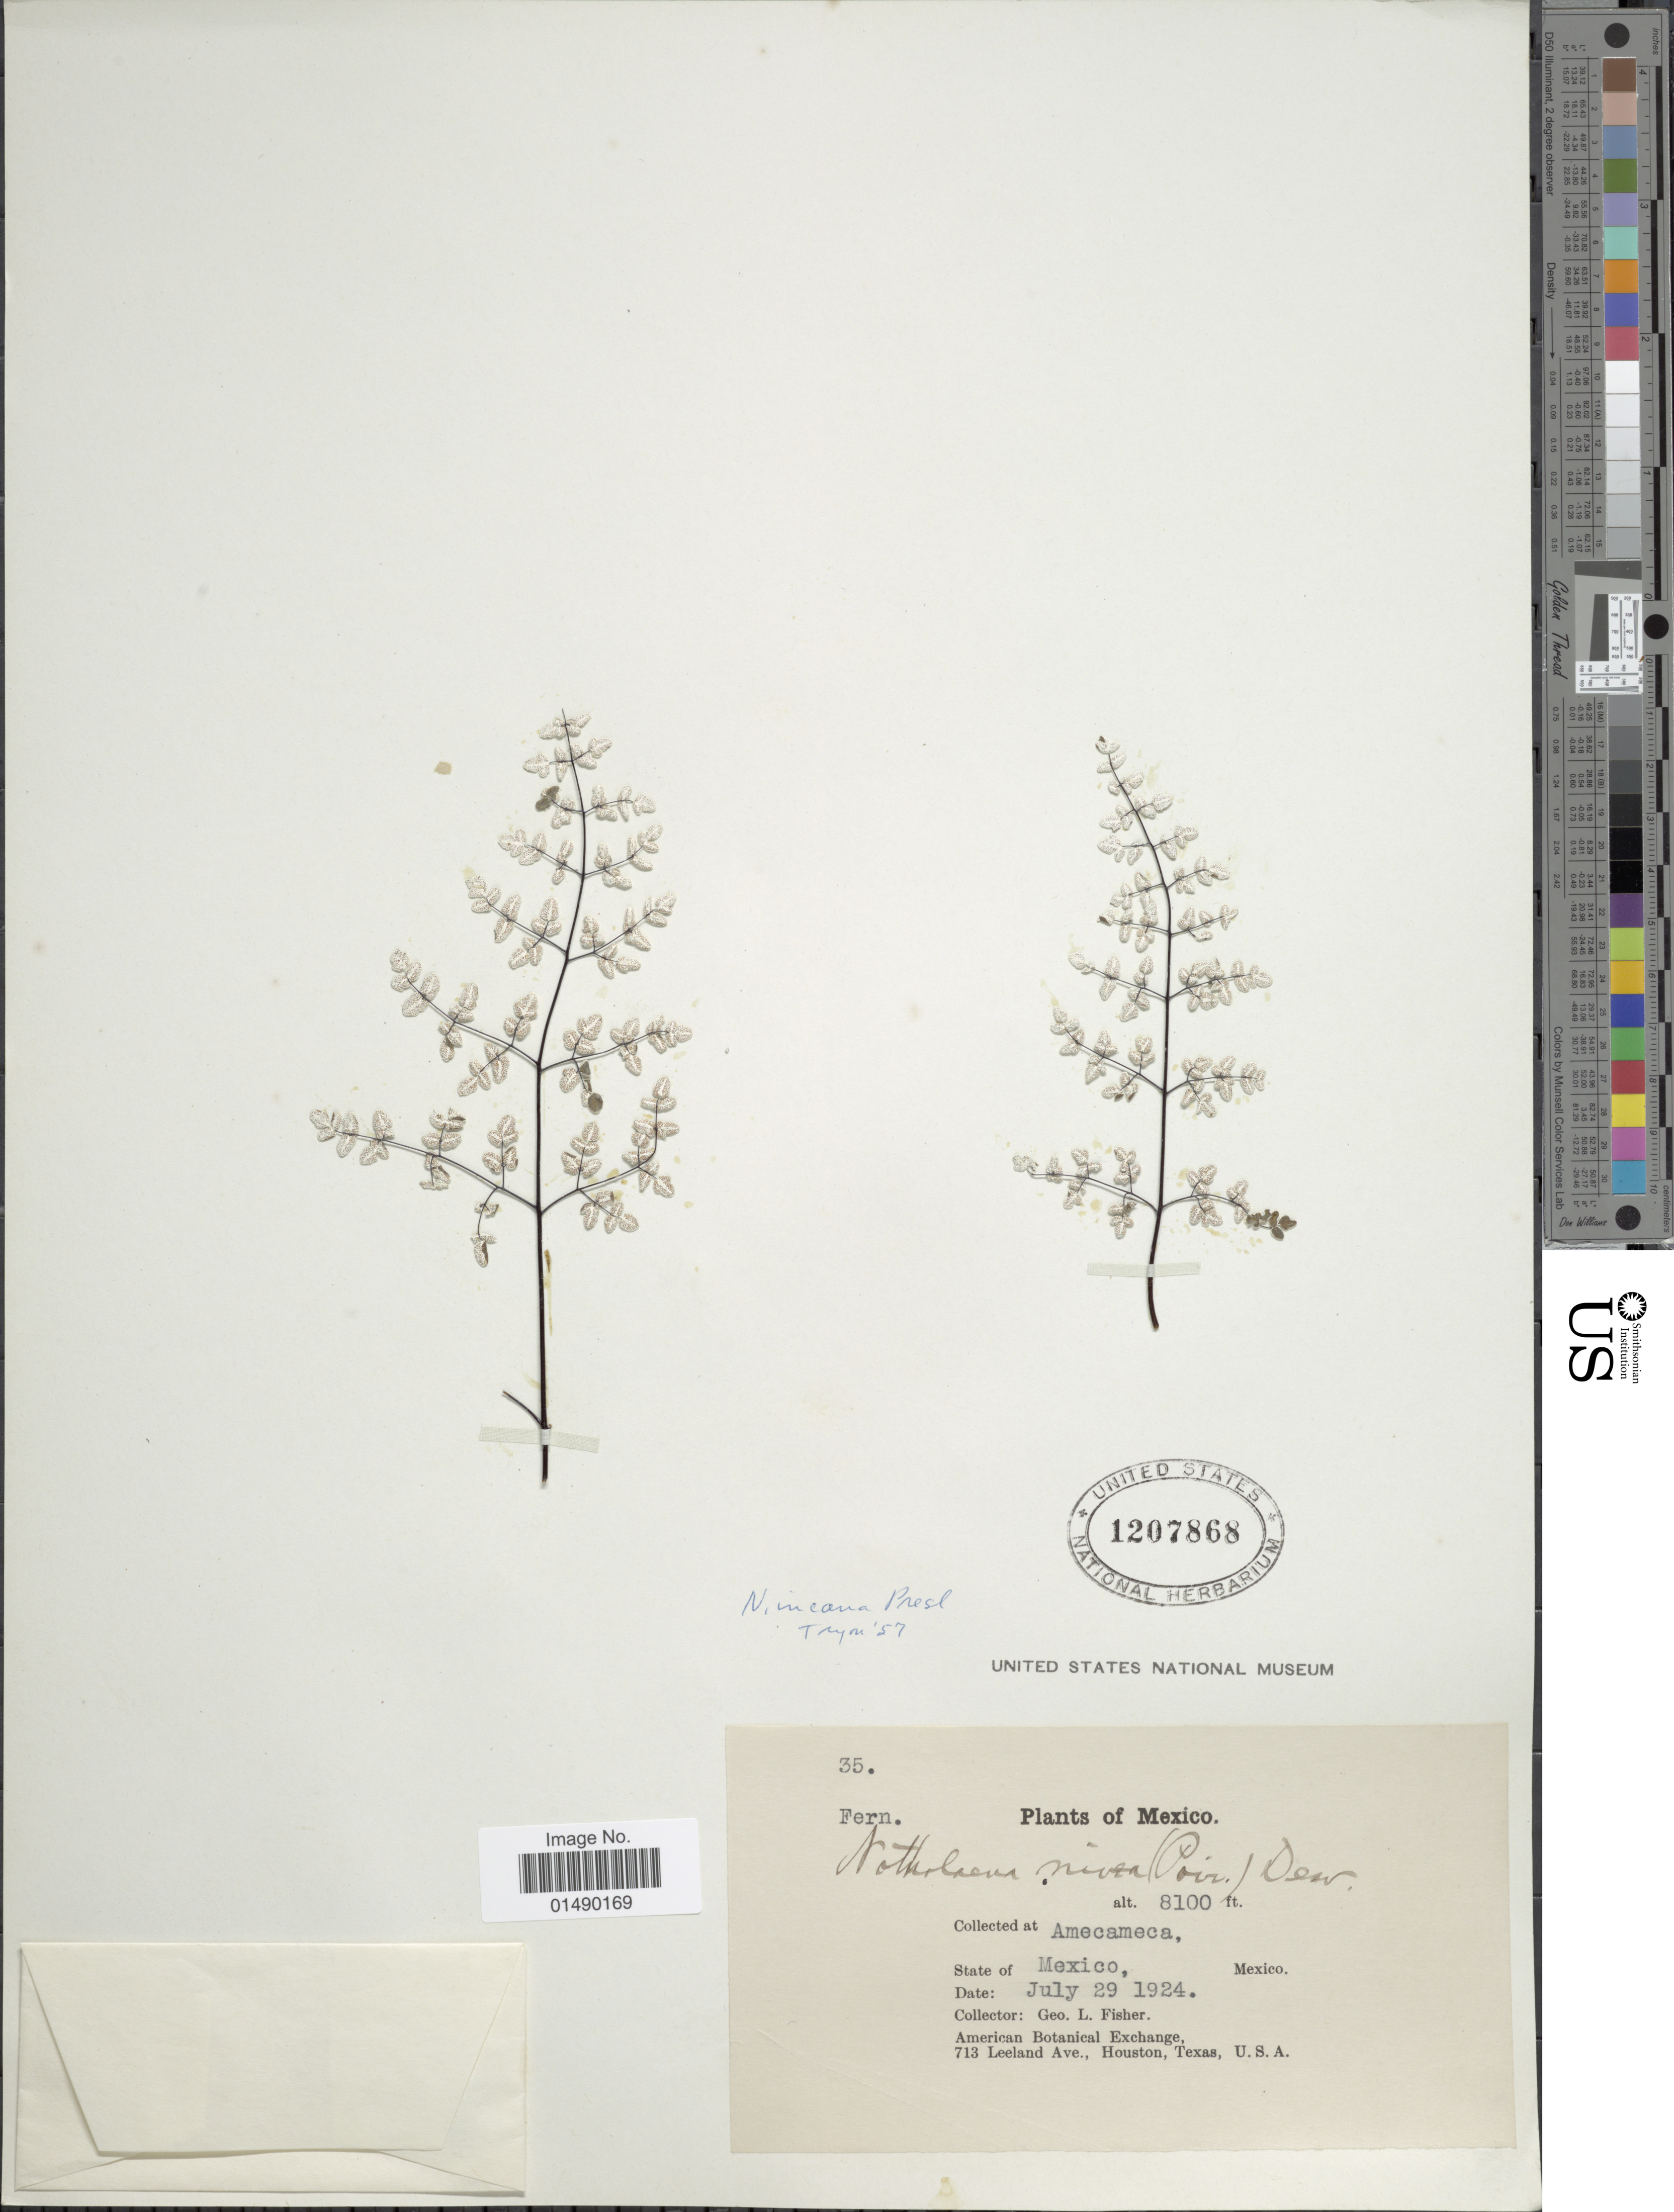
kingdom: Plantae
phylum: Tracheophyta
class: Polypodiopsida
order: Polypodiales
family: Pteridaceae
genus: Argyrochosma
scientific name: Argyrochosma incana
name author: (C. Presl) Windham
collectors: G. L. Fisher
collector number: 35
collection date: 1924-07-29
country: Mexico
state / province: México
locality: Mexico. Amecameca.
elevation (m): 2469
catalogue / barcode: US 1207868